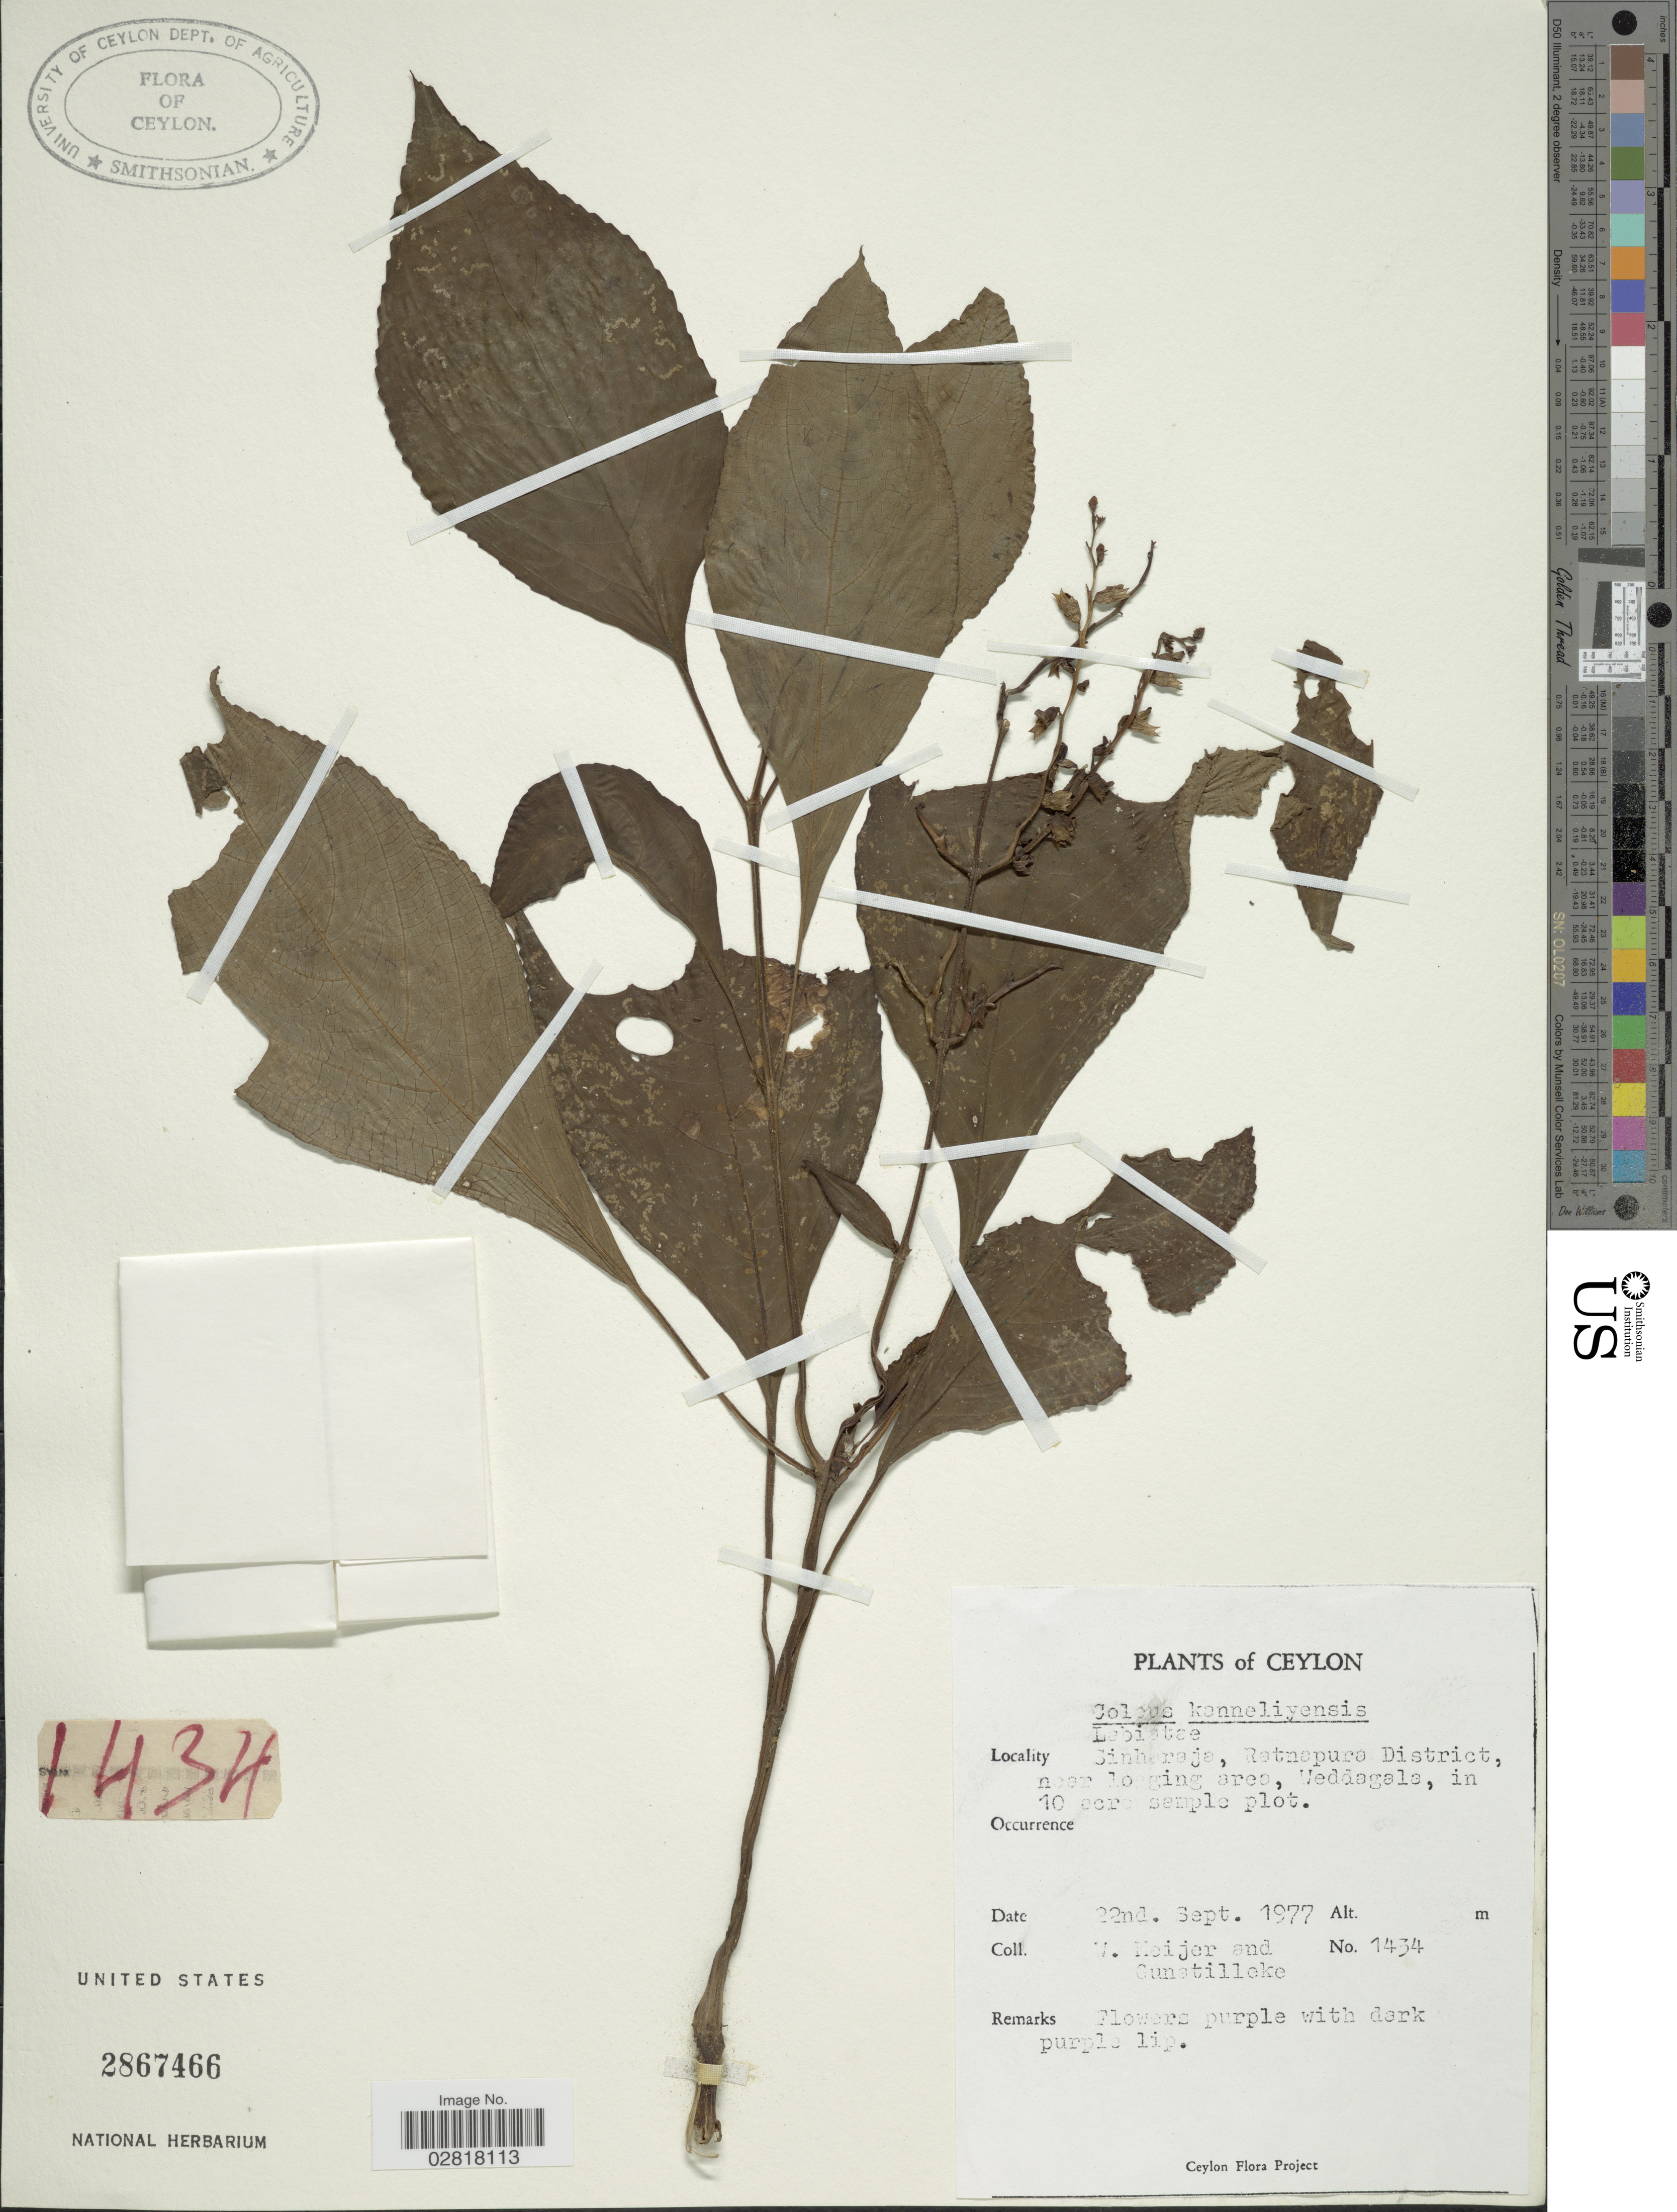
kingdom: Plantae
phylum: Tracheophyta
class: Magnoliopsida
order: Lamiales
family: Lamiaceae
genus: Plectranthus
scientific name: Plectranthus kanneliyensis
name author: (L.H. Cramer & Balas.) R.H. Willemse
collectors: W. Meijer & -- Gunatilleke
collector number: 1434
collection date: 1977-09-22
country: Sri Lanka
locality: Ceylon, Sinharaja, Ratnapura District, near logging area, Weddagala, in 10 acre sample plot.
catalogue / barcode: US 2867466